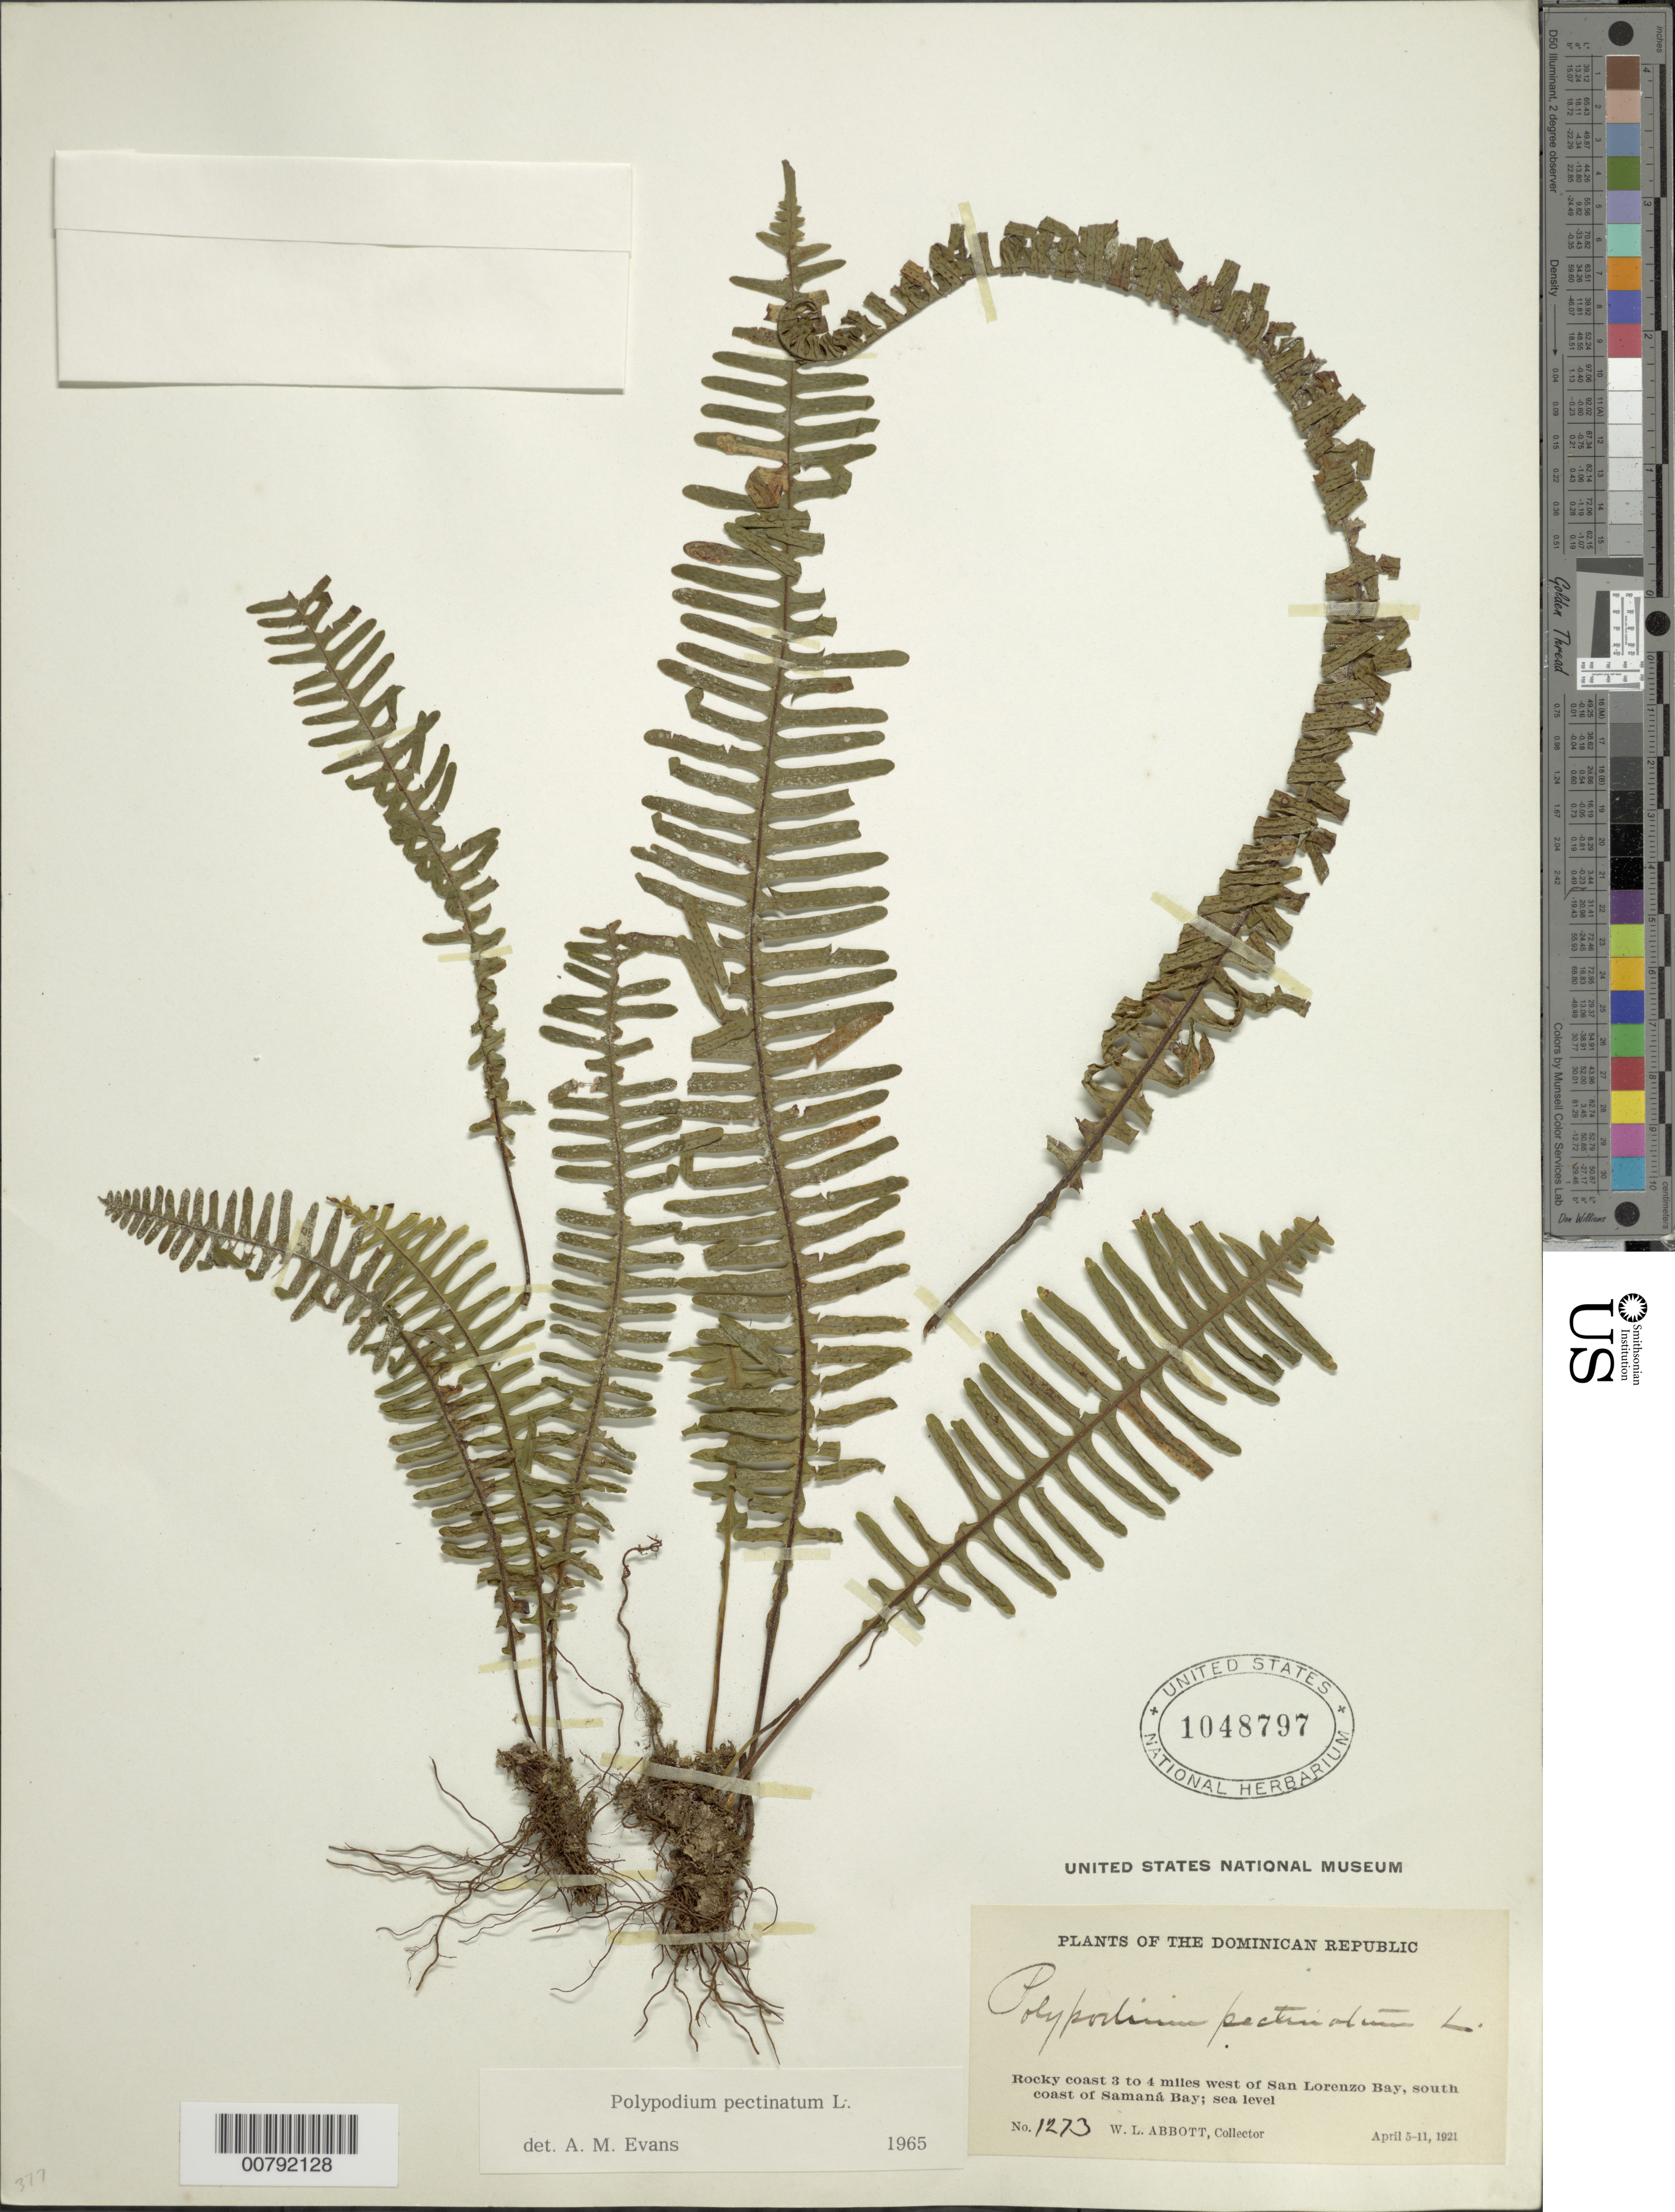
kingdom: Plantae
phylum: Tracheophyta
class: Polypodiopsida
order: Polypodiales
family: Polypodiaceae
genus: Pecluma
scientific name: Pecluma pectinata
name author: (L.) M.G. Price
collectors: W. L. Abbott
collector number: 1273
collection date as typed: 05 Apr 1921 to 11 Apr 1921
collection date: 1921-04-05/1921-04-11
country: Dominican Republic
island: Hispaniola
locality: Samaná Bay, S coast; 3-4 miles W of San Lorenzo Bay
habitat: Rocky coast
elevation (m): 0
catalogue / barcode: US 1048797